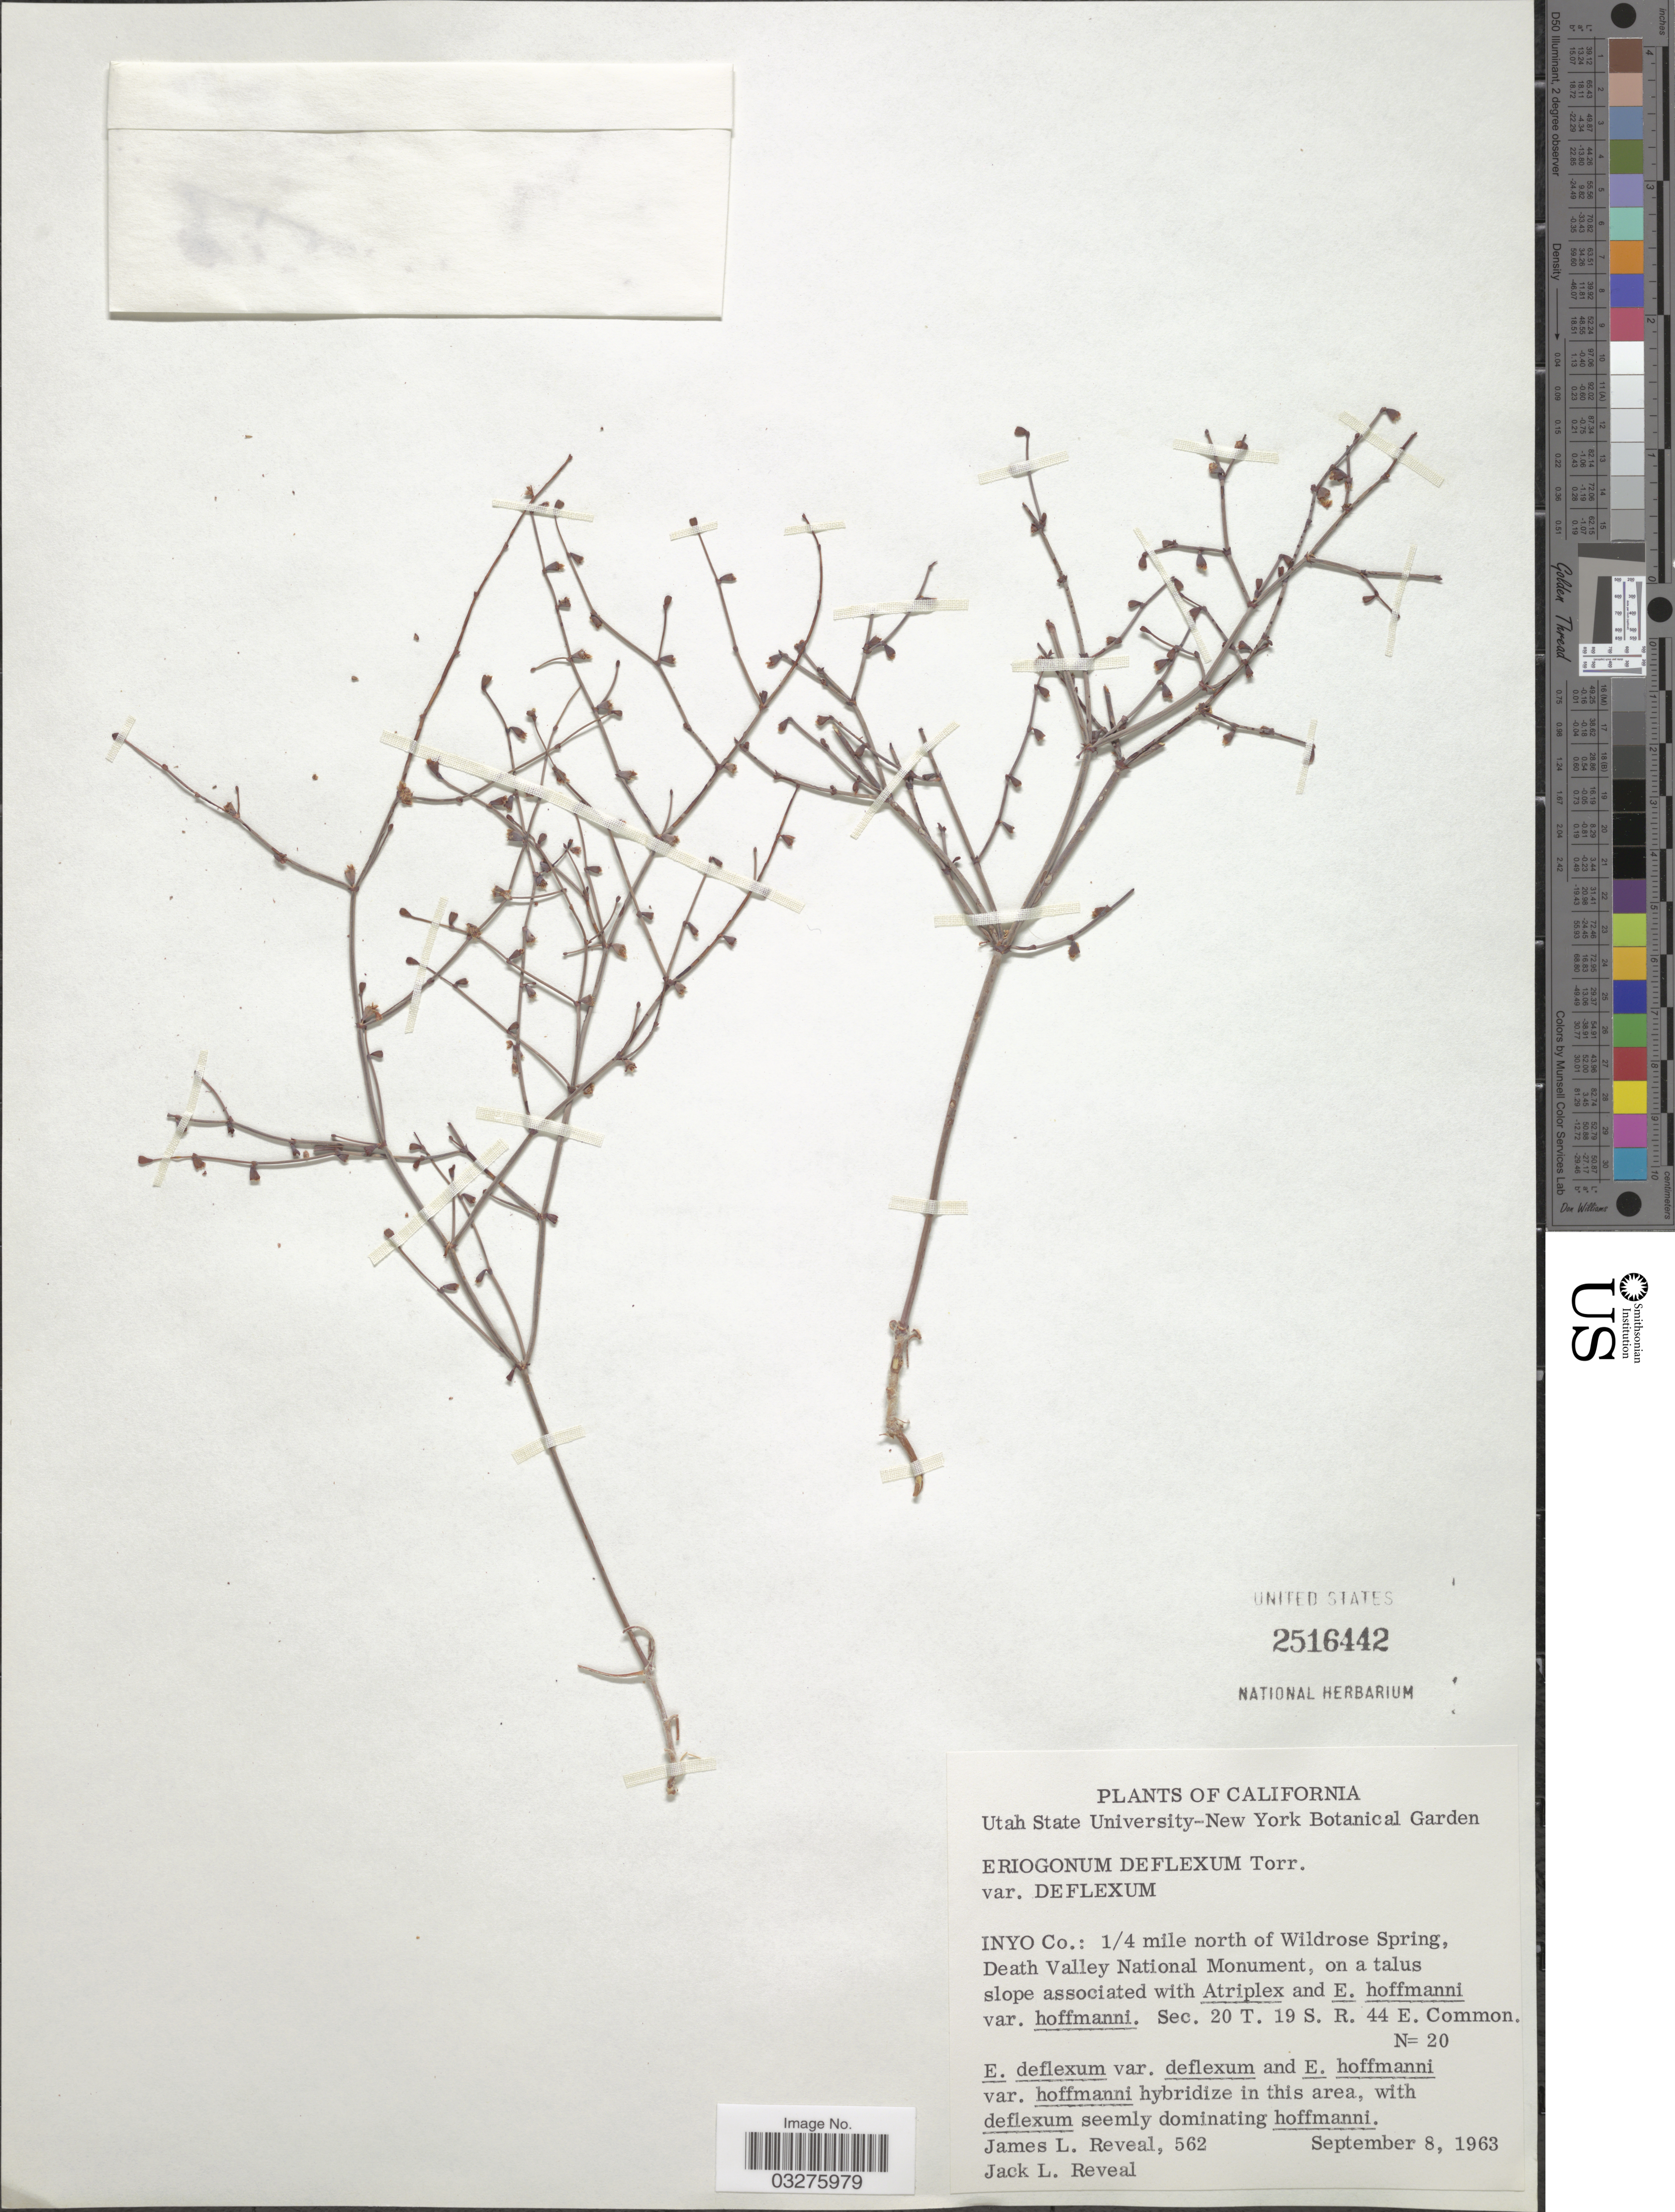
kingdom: Plantae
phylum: Tracheophyta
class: Magnoliopsida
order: Caryophyllales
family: Polygonaceae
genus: Eriogonum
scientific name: Eriogonum deflexum var. nevadense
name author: Reveal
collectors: J. L. Reveal & J. L. Reveal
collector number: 562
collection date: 1963-09-08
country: United States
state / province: California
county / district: Inyo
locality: Inyo Co.: 1/4 mile north of Wildrose Spring, Death Valley National Monument. Sec. 20 T. 19 S. R. 44 E.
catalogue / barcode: US 2516442